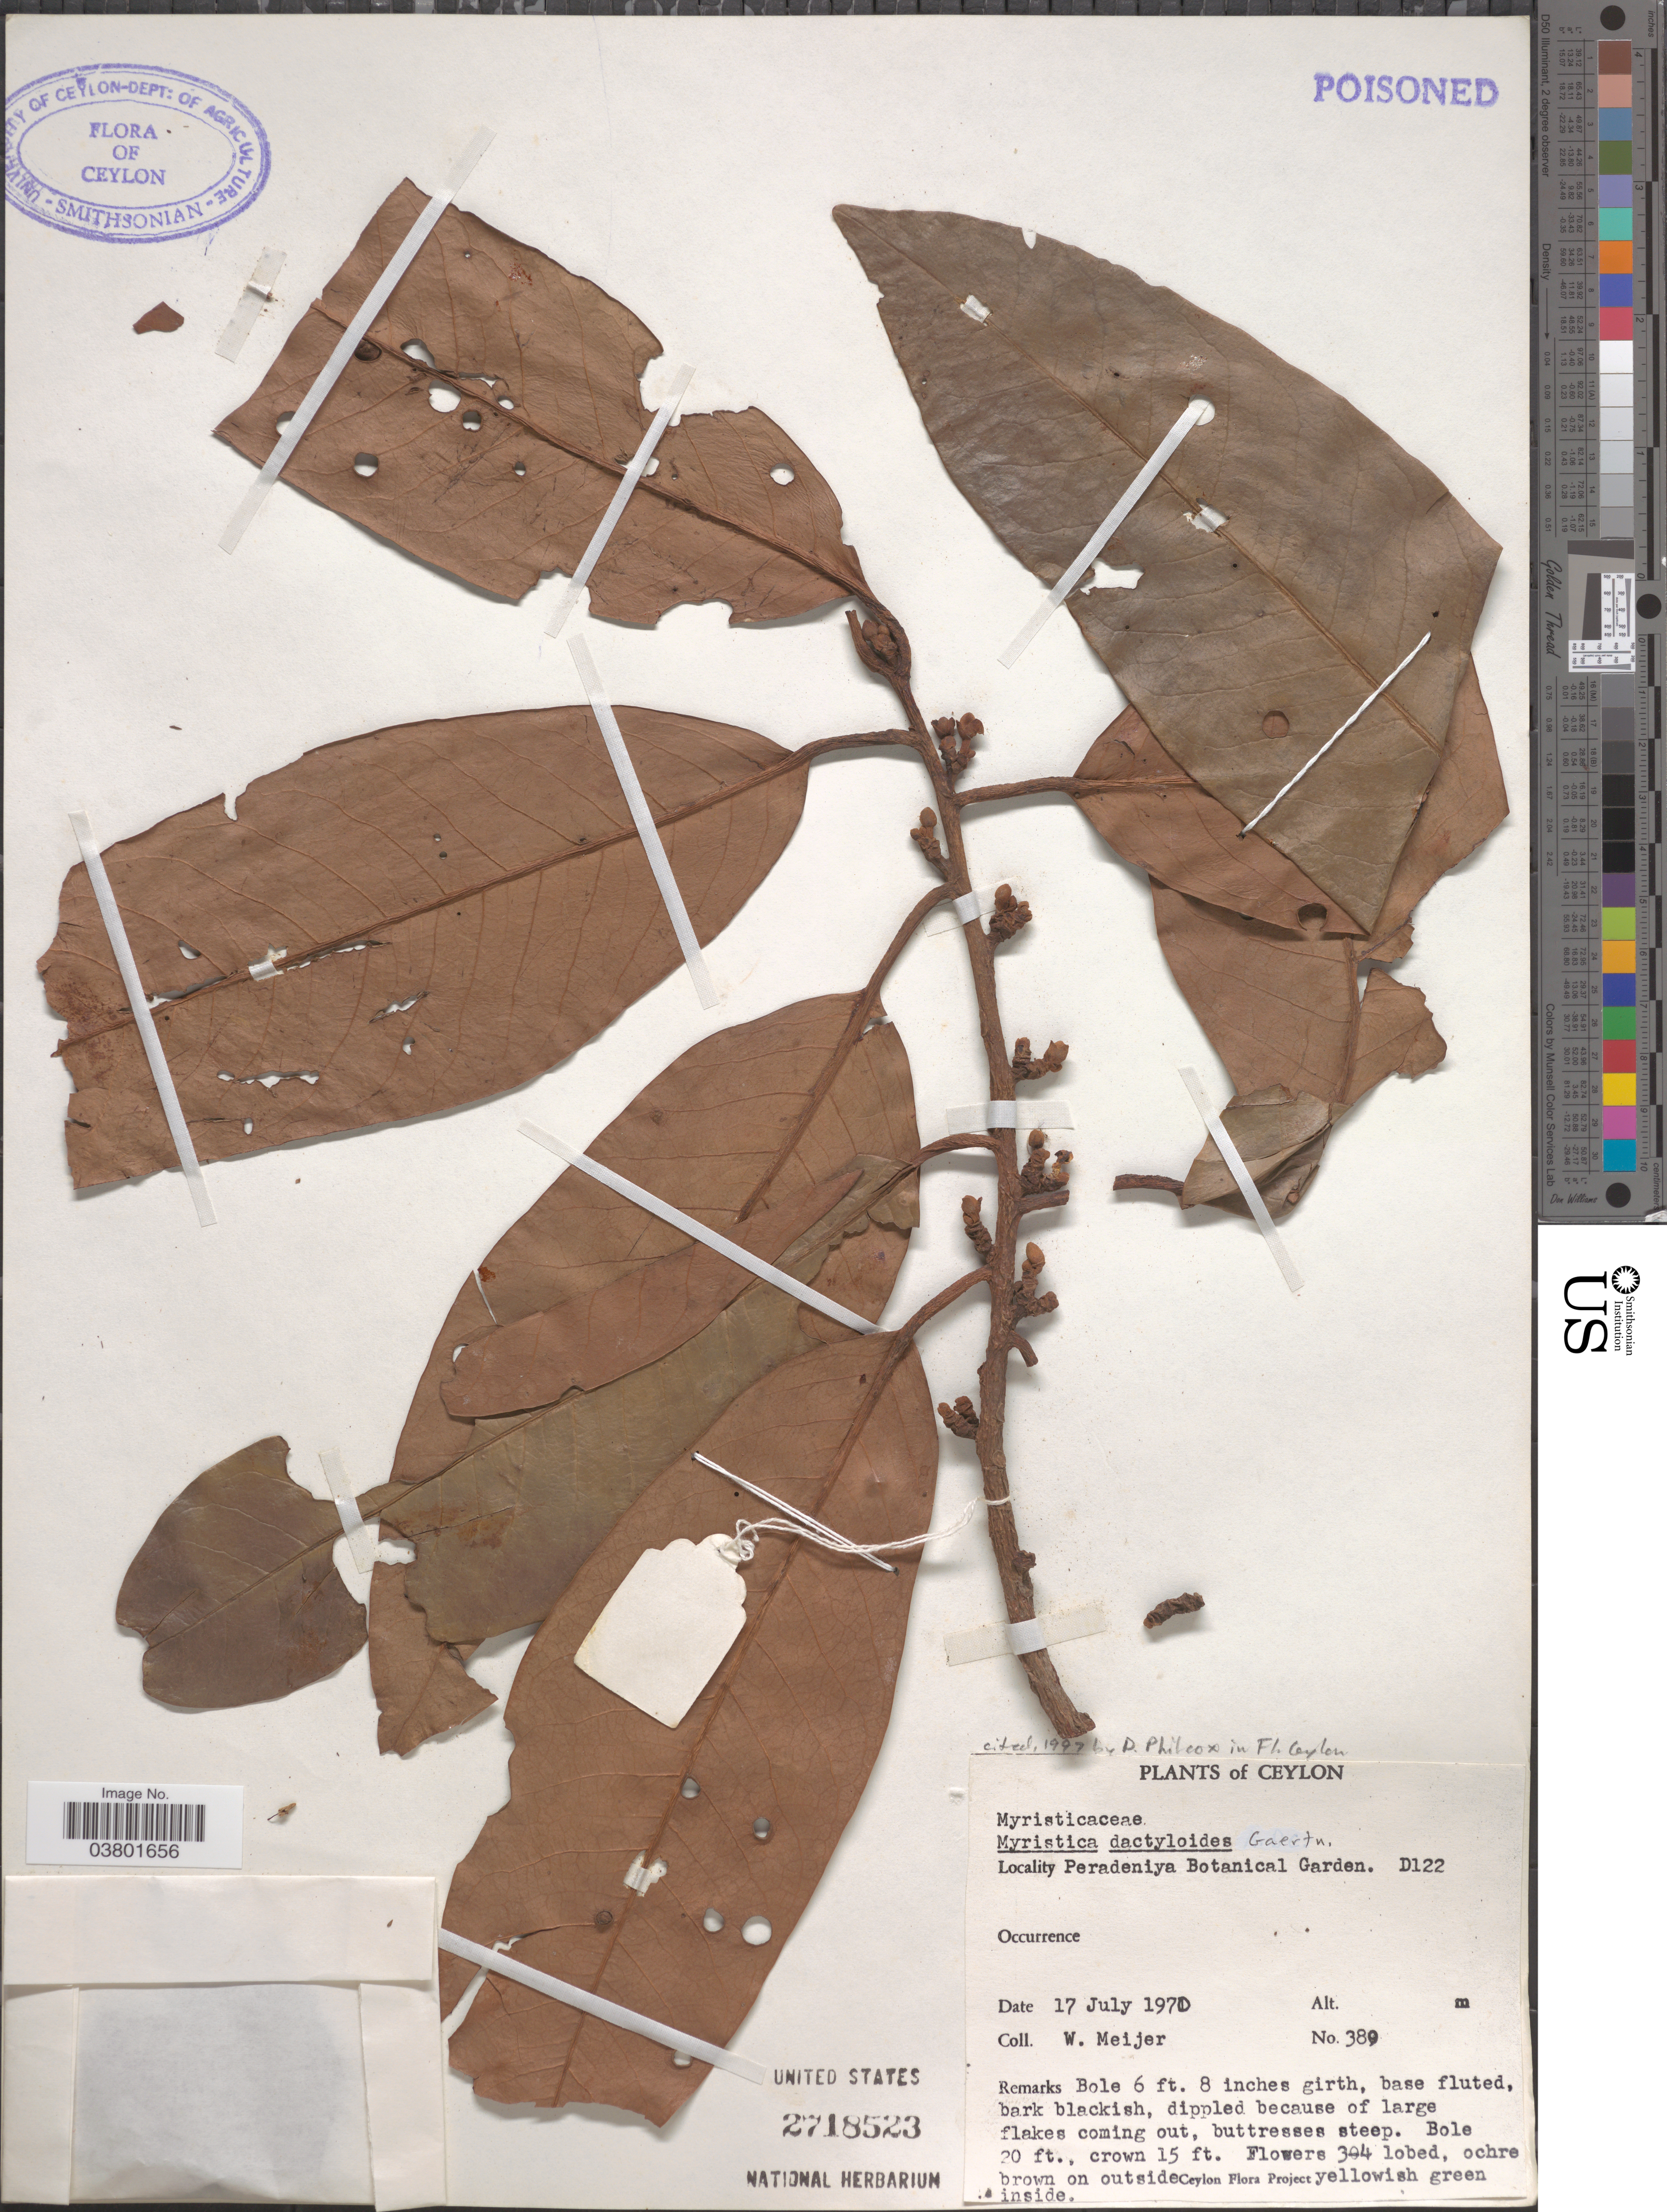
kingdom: Plantae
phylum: Tracheophyta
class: Magnoliopsida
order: Magnoliales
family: Myristicaceae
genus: Myristica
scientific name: Myristica dactyloides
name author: Wall.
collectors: W. Meijer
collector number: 380*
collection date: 1970-07-17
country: Sri Lanka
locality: Ceylon. Peradeniya Botanical Garden. D122.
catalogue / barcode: US 2718523